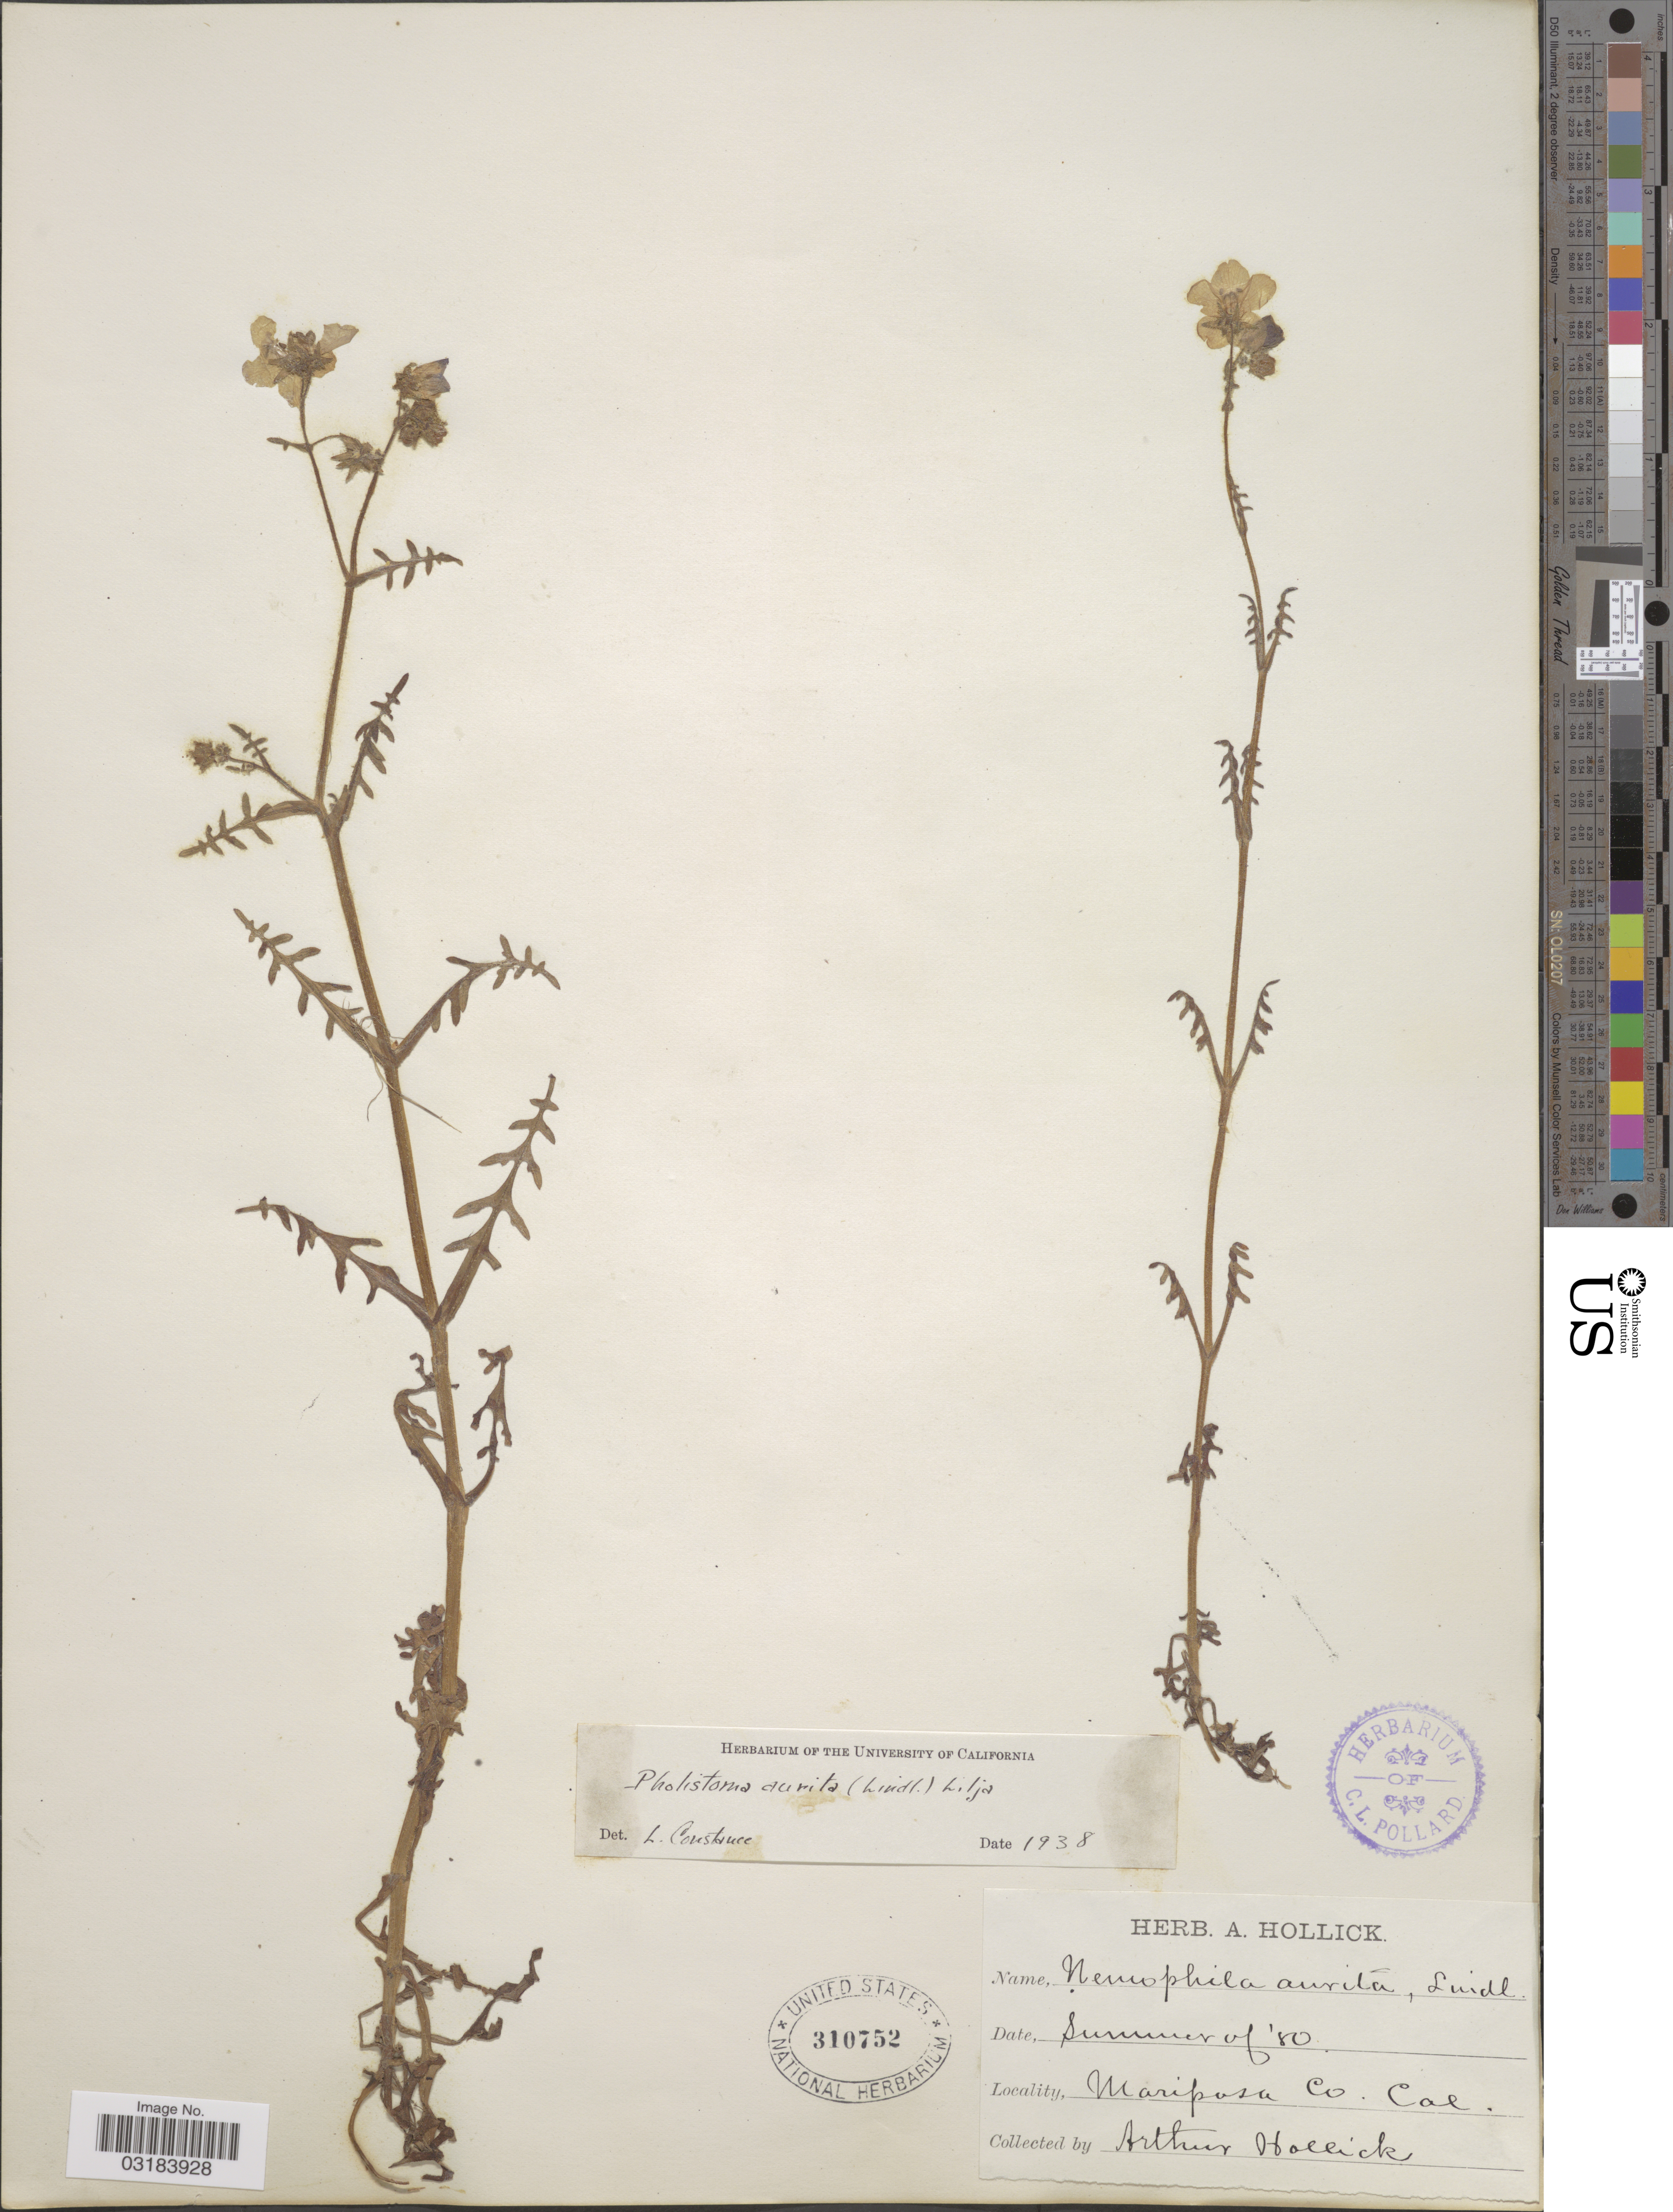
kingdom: Plantae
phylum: Tracheophyta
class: Magnoliopsida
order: Boraginales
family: Hydrophyllaceae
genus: Pholistoma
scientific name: Pholistoma auritum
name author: (Lindl.) Lilja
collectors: A. Hollick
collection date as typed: Summer of '80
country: United States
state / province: California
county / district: Mariposa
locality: Mariposa Co.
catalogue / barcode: US 310752